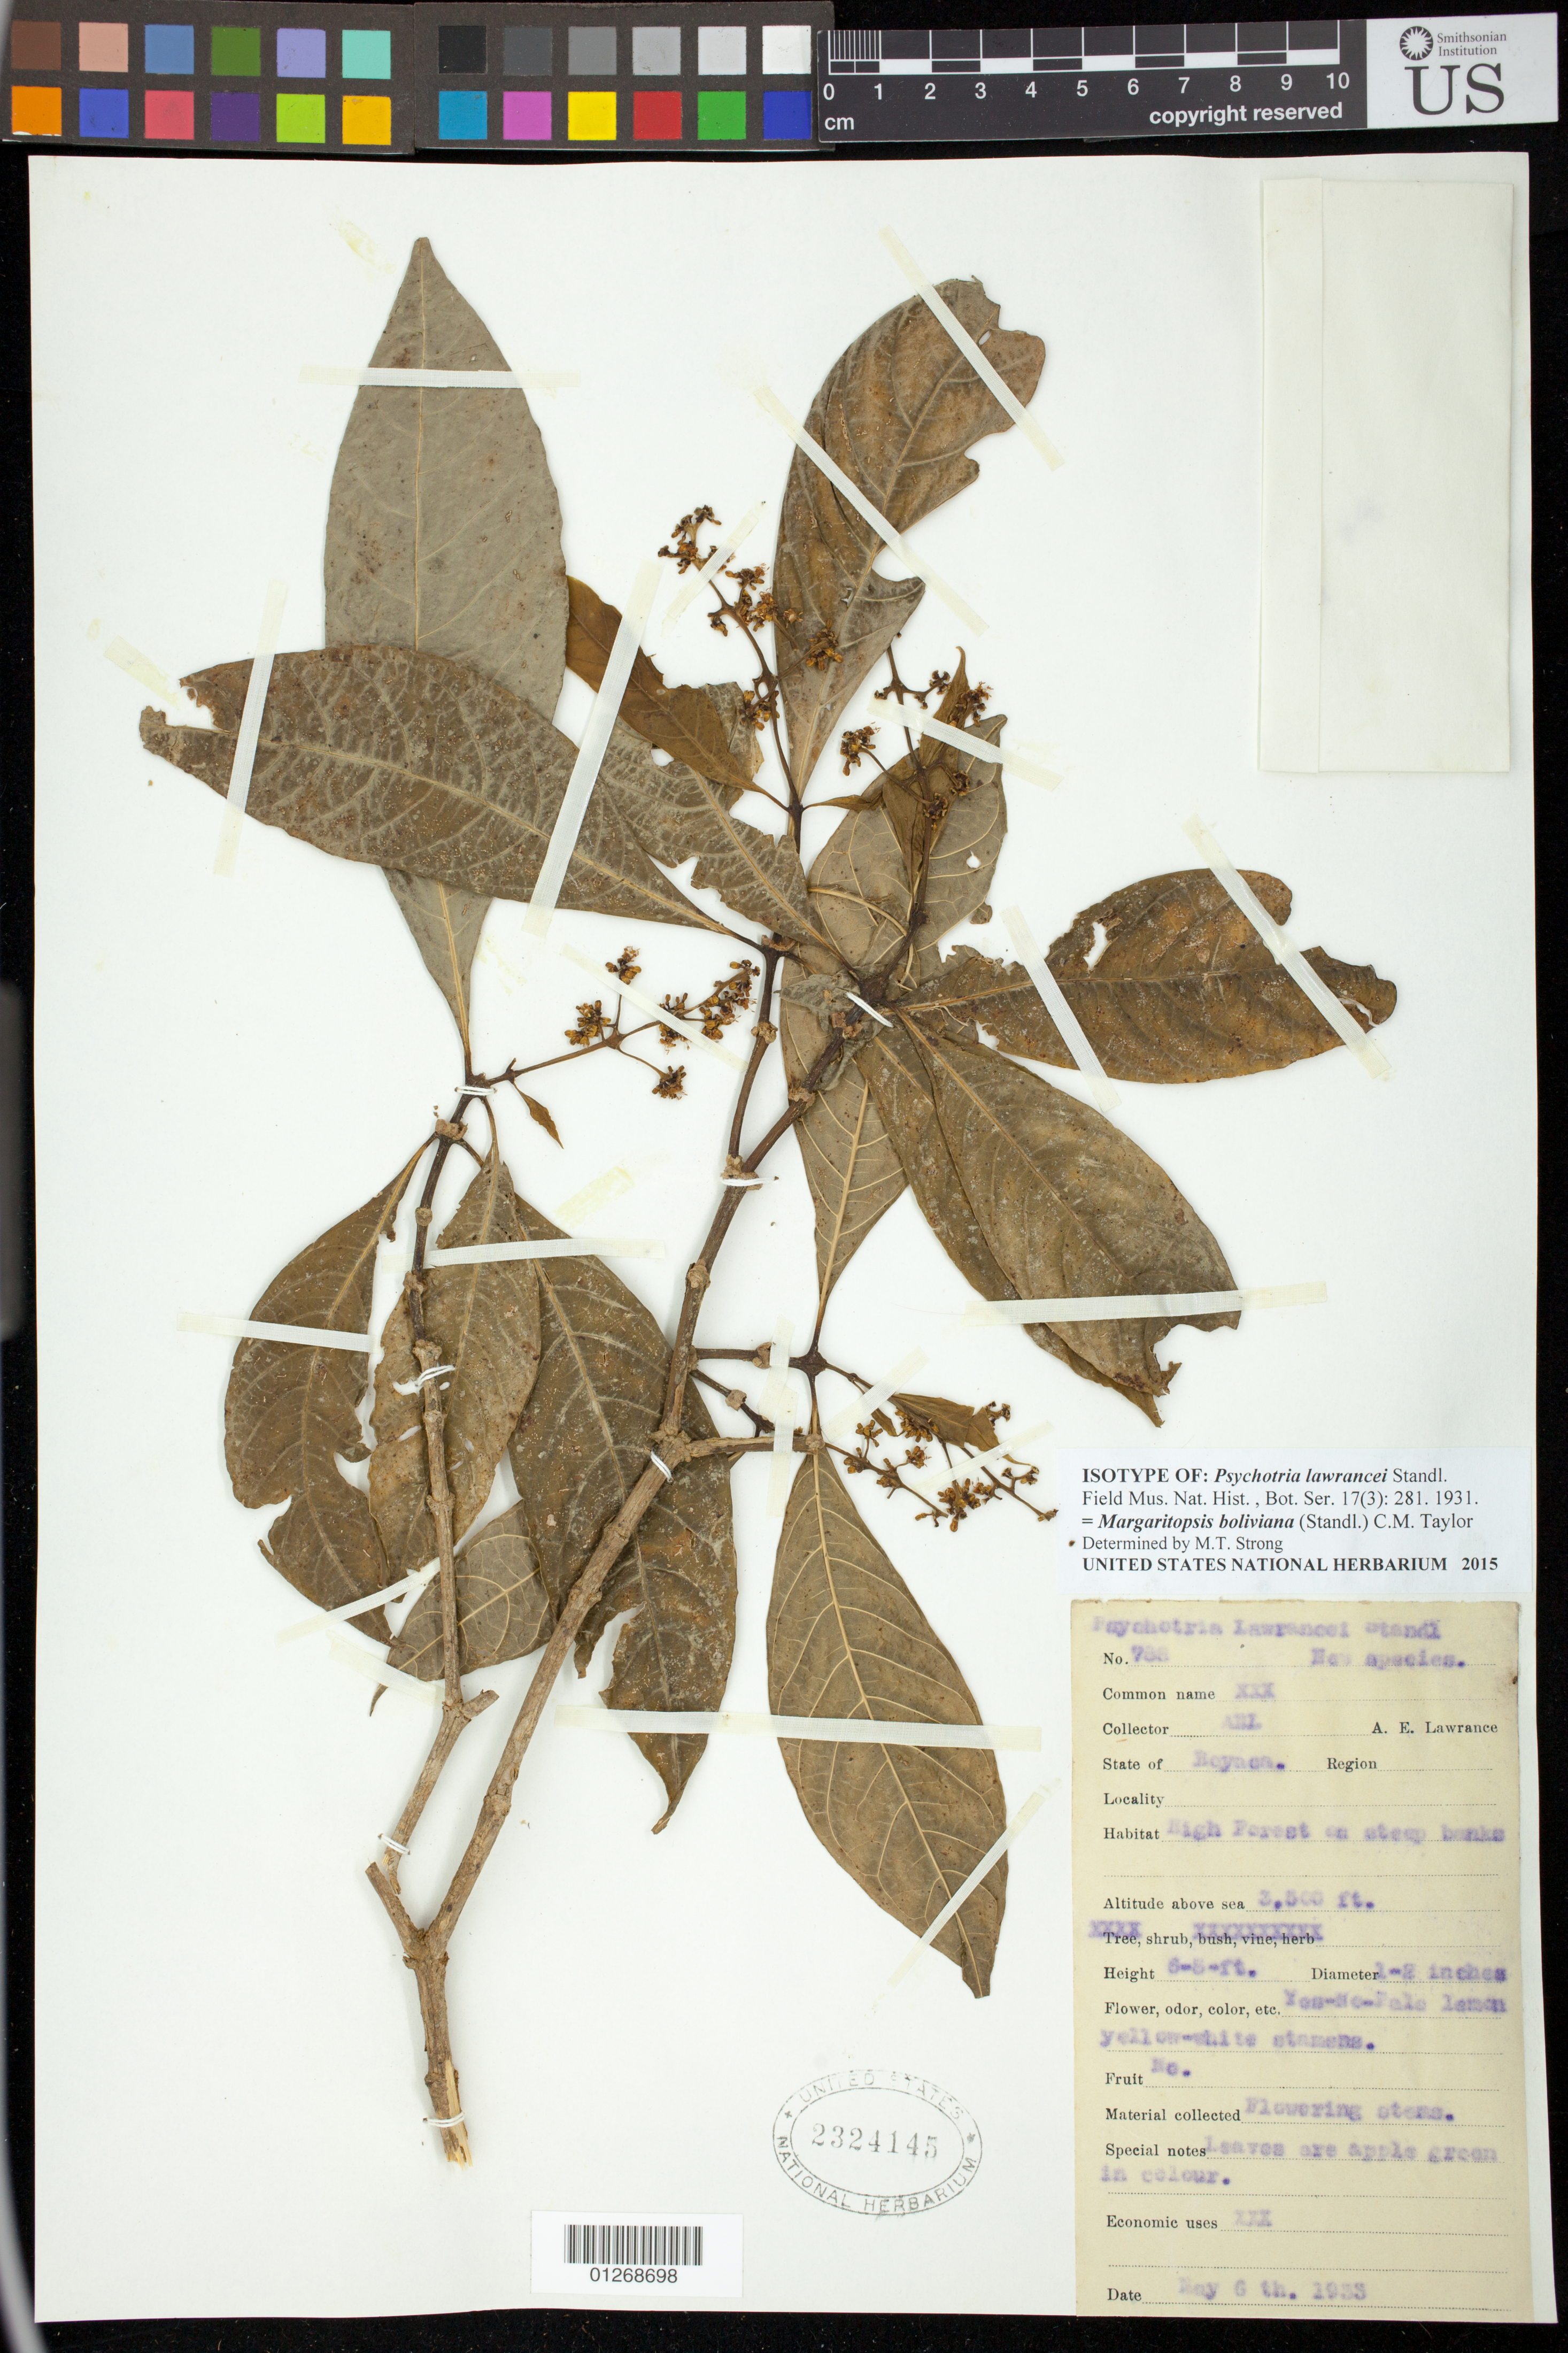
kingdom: Plantae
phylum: Tracheophyta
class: Magnoliopsida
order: Gentianales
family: Rubiaceae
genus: Psychotria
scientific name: Psychotria lawrancei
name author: Standl.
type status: Isotype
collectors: A. Lawrance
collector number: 788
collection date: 1933-05-06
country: Colombia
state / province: Boyacá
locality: State of Boyaca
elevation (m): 1067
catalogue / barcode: US 2324145